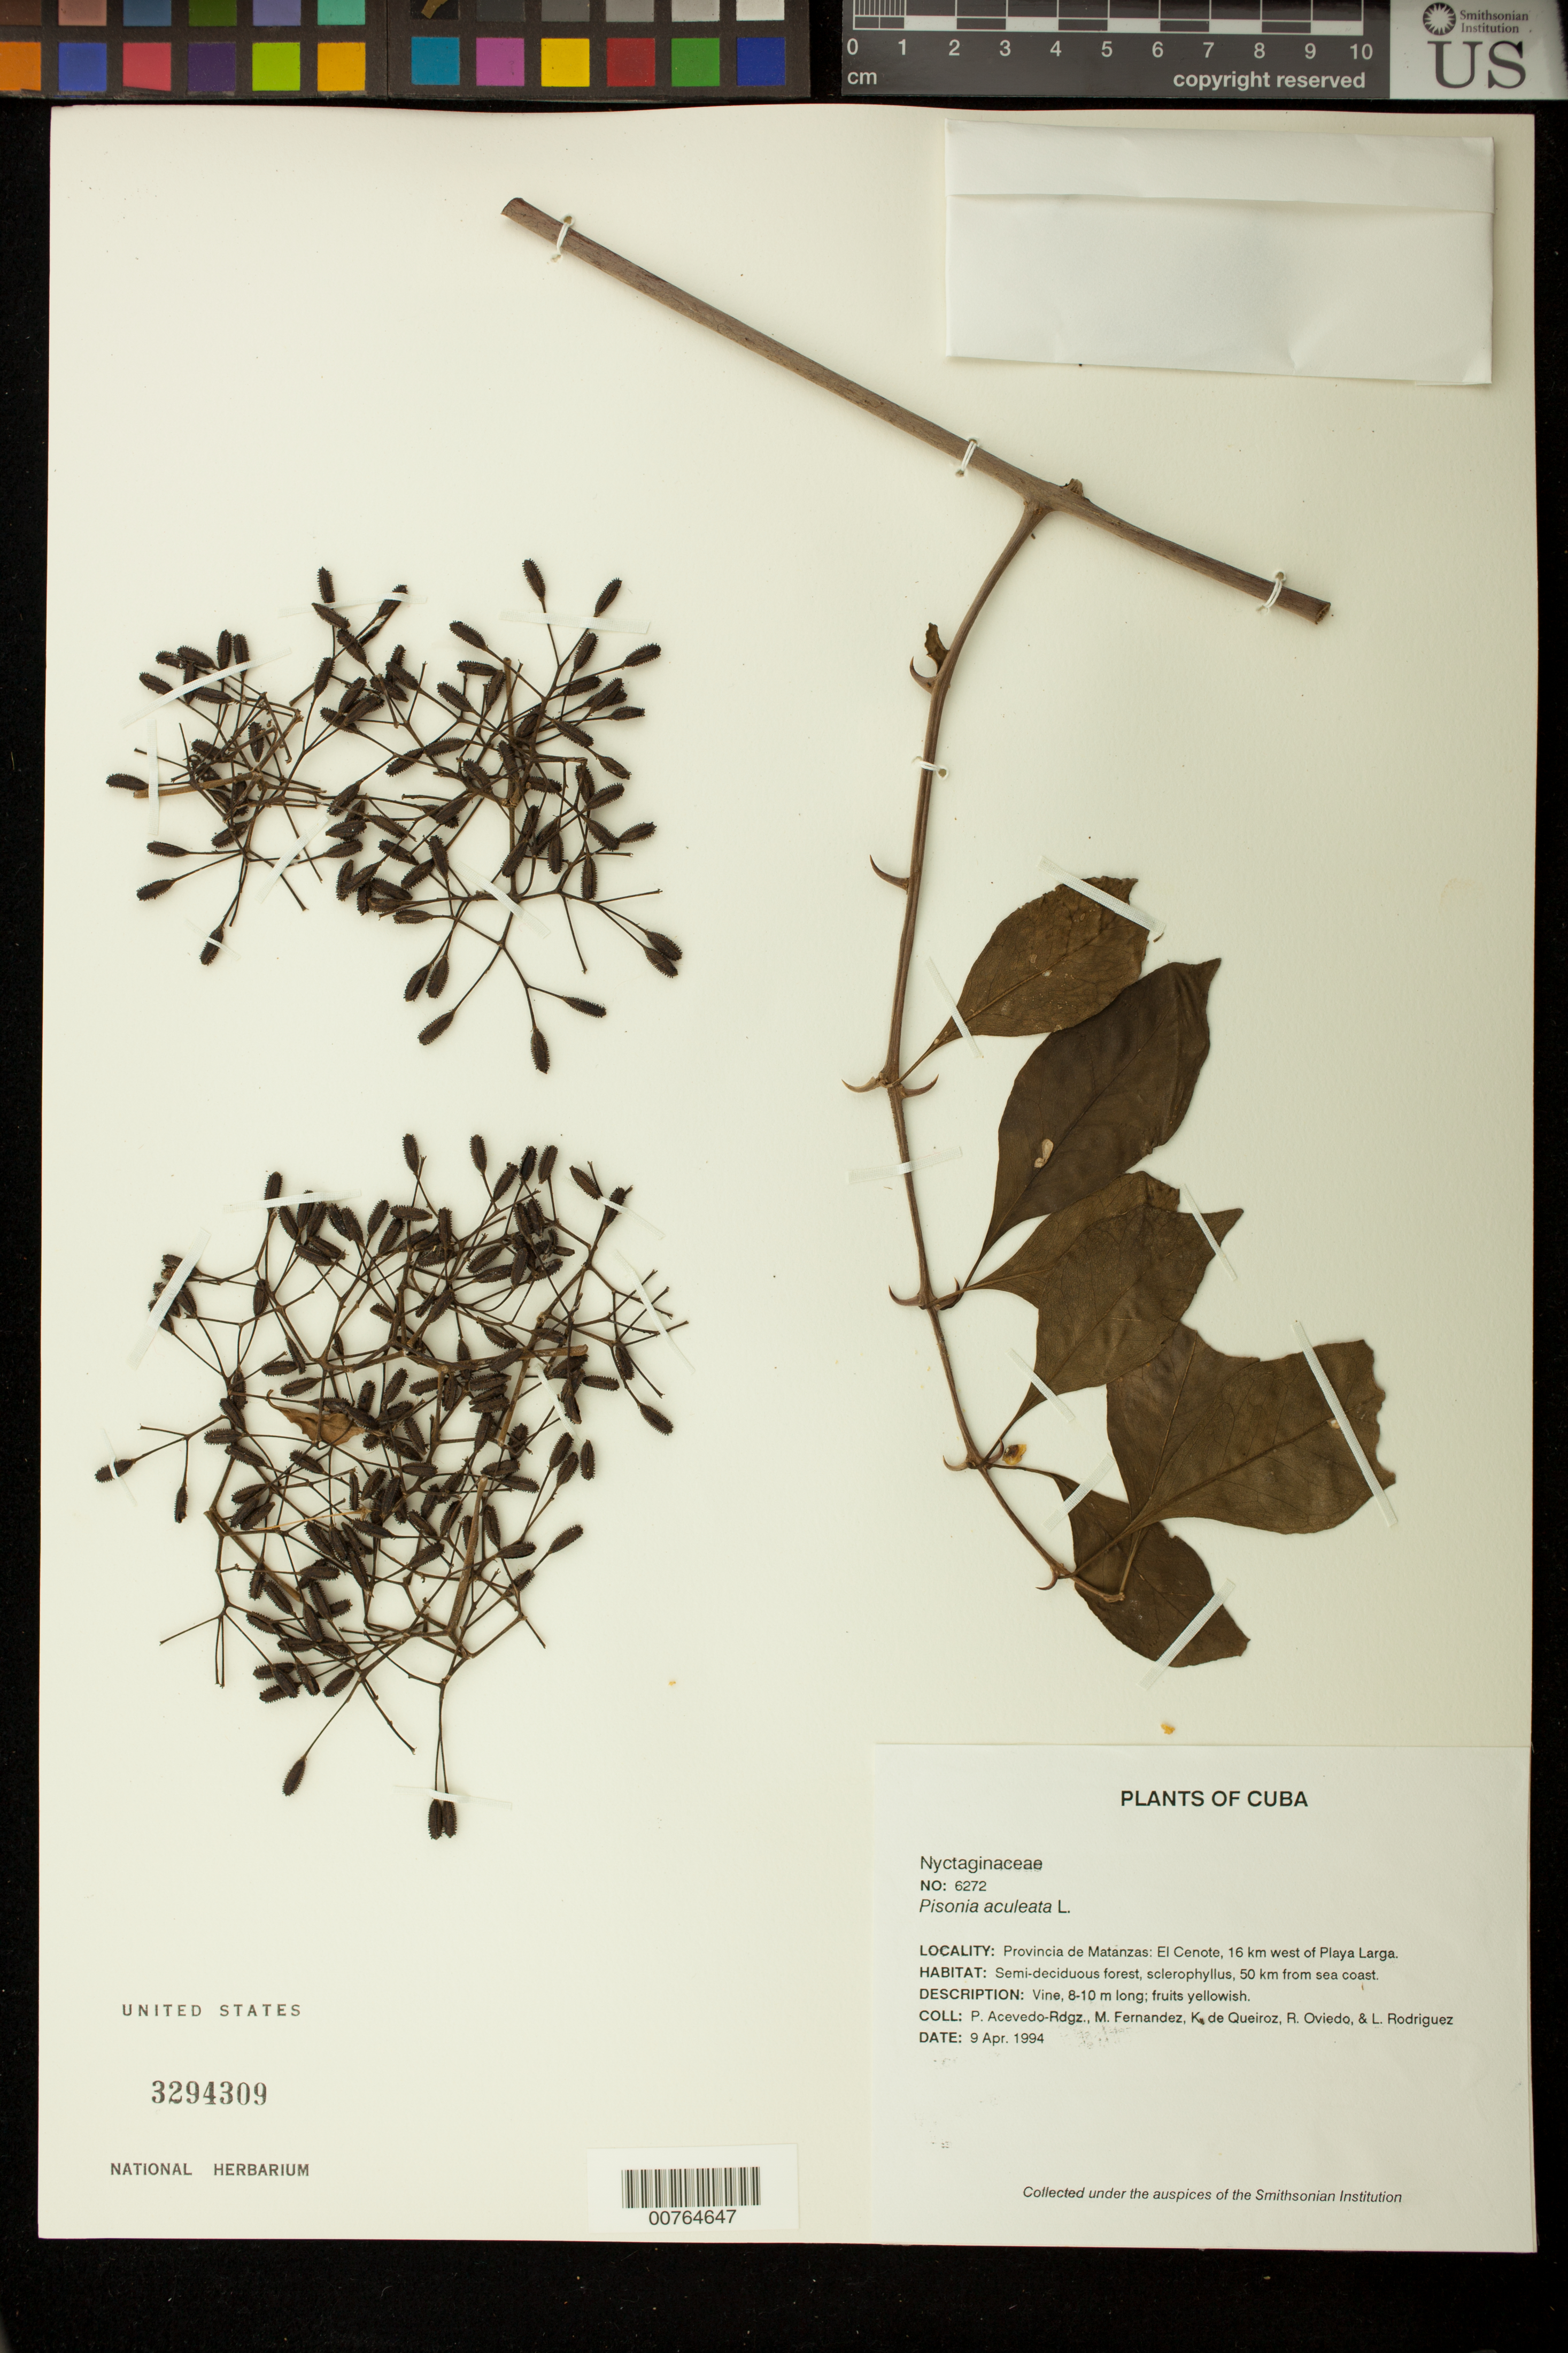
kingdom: Plantae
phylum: Tracheophyta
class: Magnoliopsida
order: Caryophyllales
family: Nyctaginaceae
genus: Pisonia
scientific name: Pisonia aculeata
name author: L.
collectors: P. Acevedo-Rodr., M. Fernández, K. De Queiroz, R. Oviedo & L. Rodriguez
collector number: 6272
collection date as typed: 09 Apr 1994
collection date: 1994-04-09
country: Cuba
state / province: Matanzas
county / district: Municipio de Ciénaga de Zapata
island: Cuba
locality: El Cenote, 16 km west of Playa Larga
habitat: Semi-deciduous forest, sclerophyllus, 50 km from sea coast.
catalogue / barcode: US 3294309